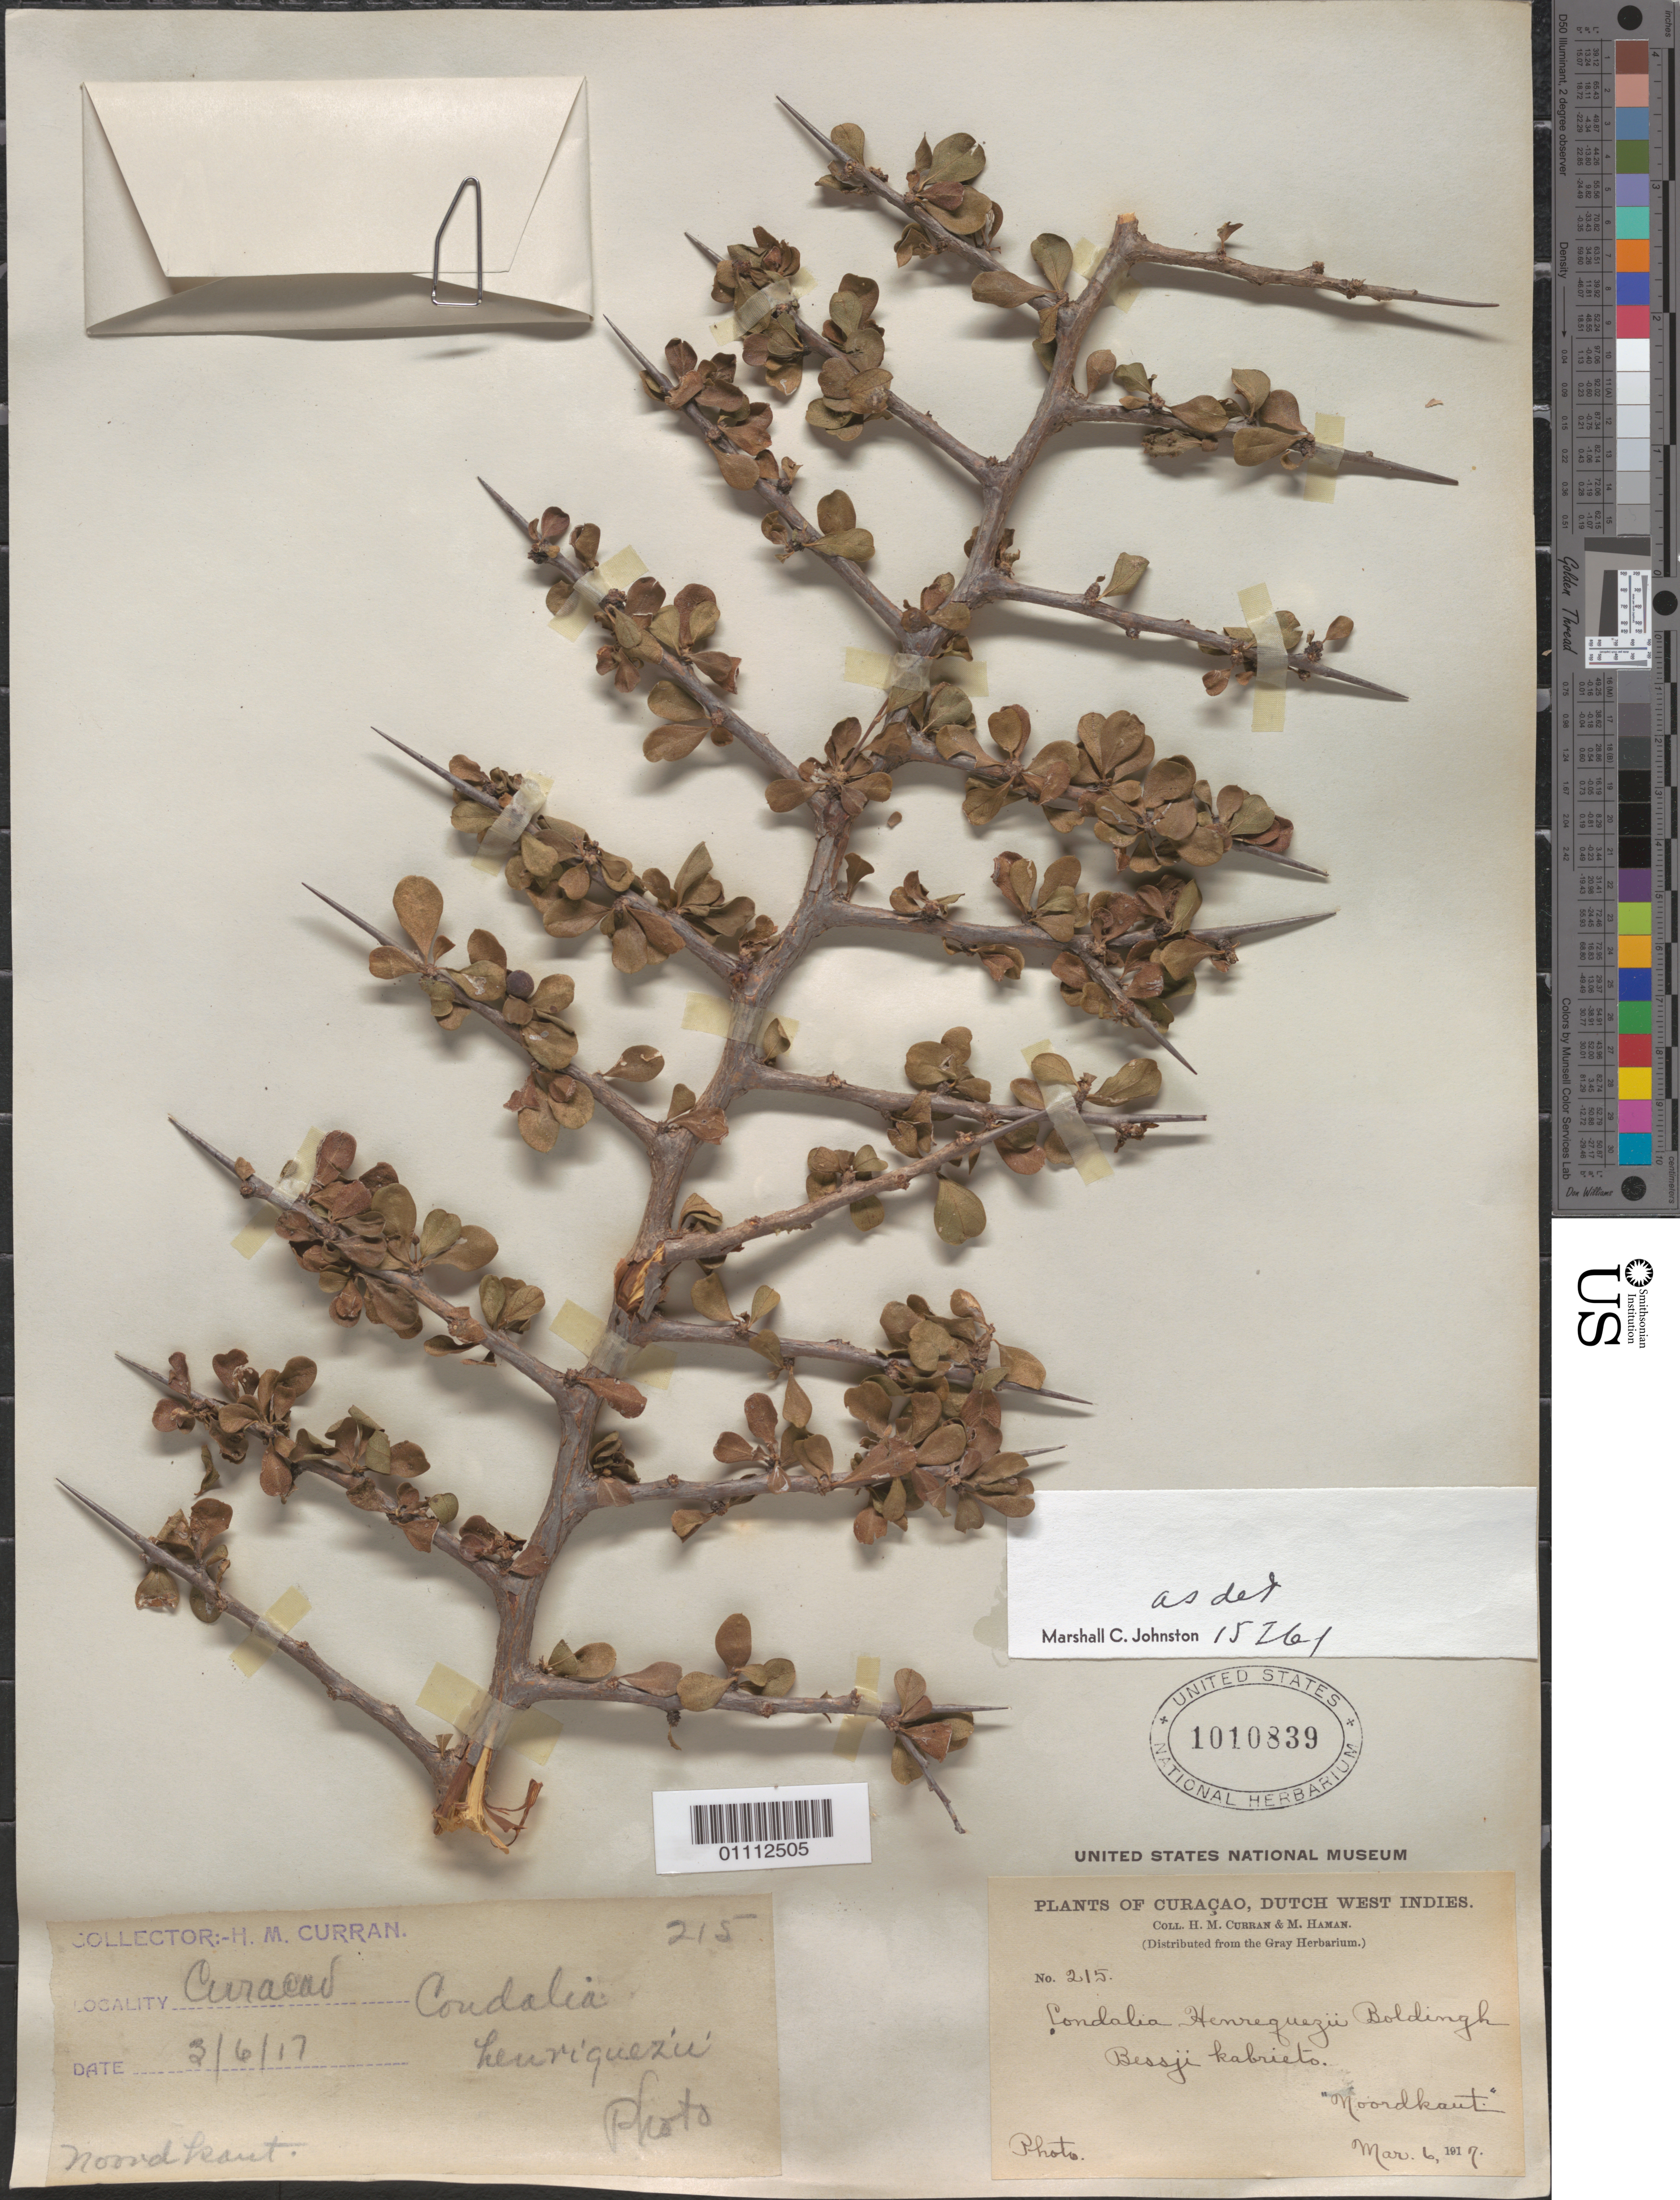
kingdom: Plantae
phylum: Tracheophyta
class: Magnoliopsida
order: Rosales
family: Rhamnaceae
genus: Condalia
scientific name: Condalia henriquezii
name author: Bold.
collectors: H. M. Curran & M. Haman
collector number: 215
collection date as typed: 06 Mar 1917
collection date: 1917-03-06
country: Curaçao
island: Curaçao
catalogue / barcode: US 1010839